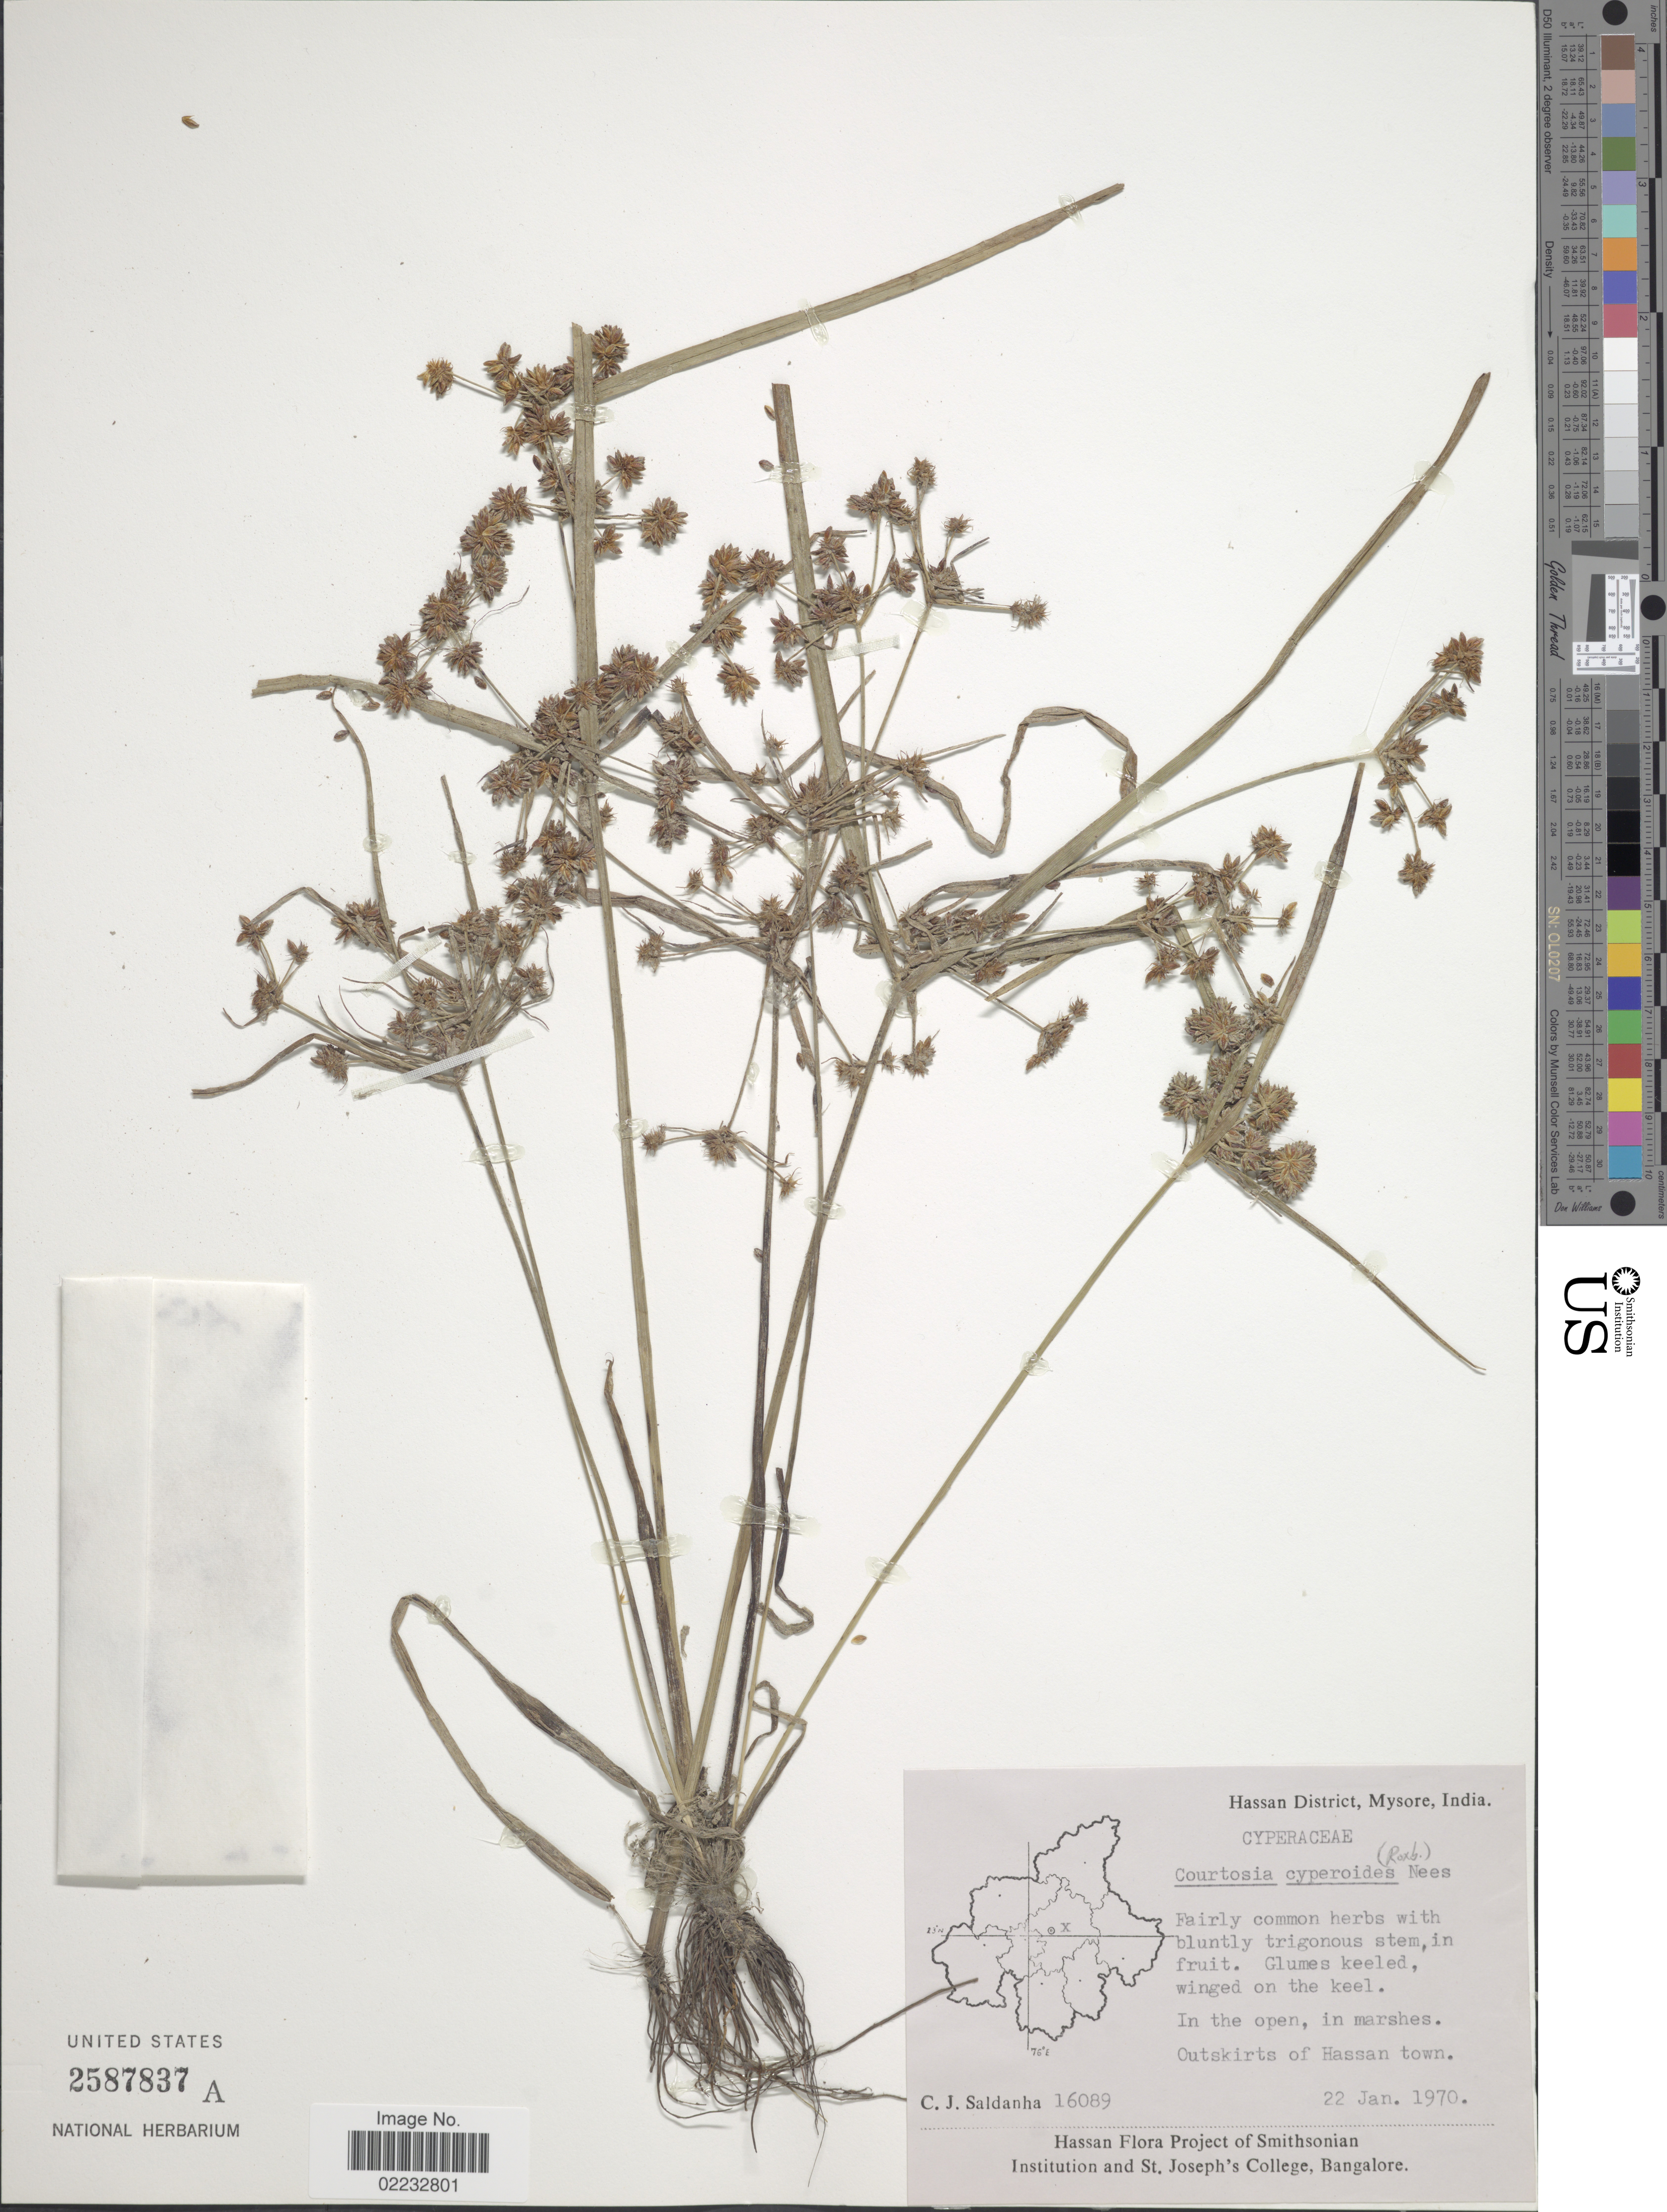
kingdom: Plantae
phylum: Tracheophyta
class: Liliopsida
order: Poales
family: Cyperaceae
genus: Cyperus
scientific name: Cyperus pseudokyllingioides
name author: Kük.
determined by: Strong, M. T., (US), Smithsonian Institution - National Museum of Natural History (UNITED STATES)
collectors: C. J. Saldanha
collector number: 16089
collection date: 1970-01-22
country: India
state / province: Karnataka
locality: Hassan District, Mysore, in the open, in marshes, Outskirts of Hassan town.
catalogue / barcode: US 2587837A